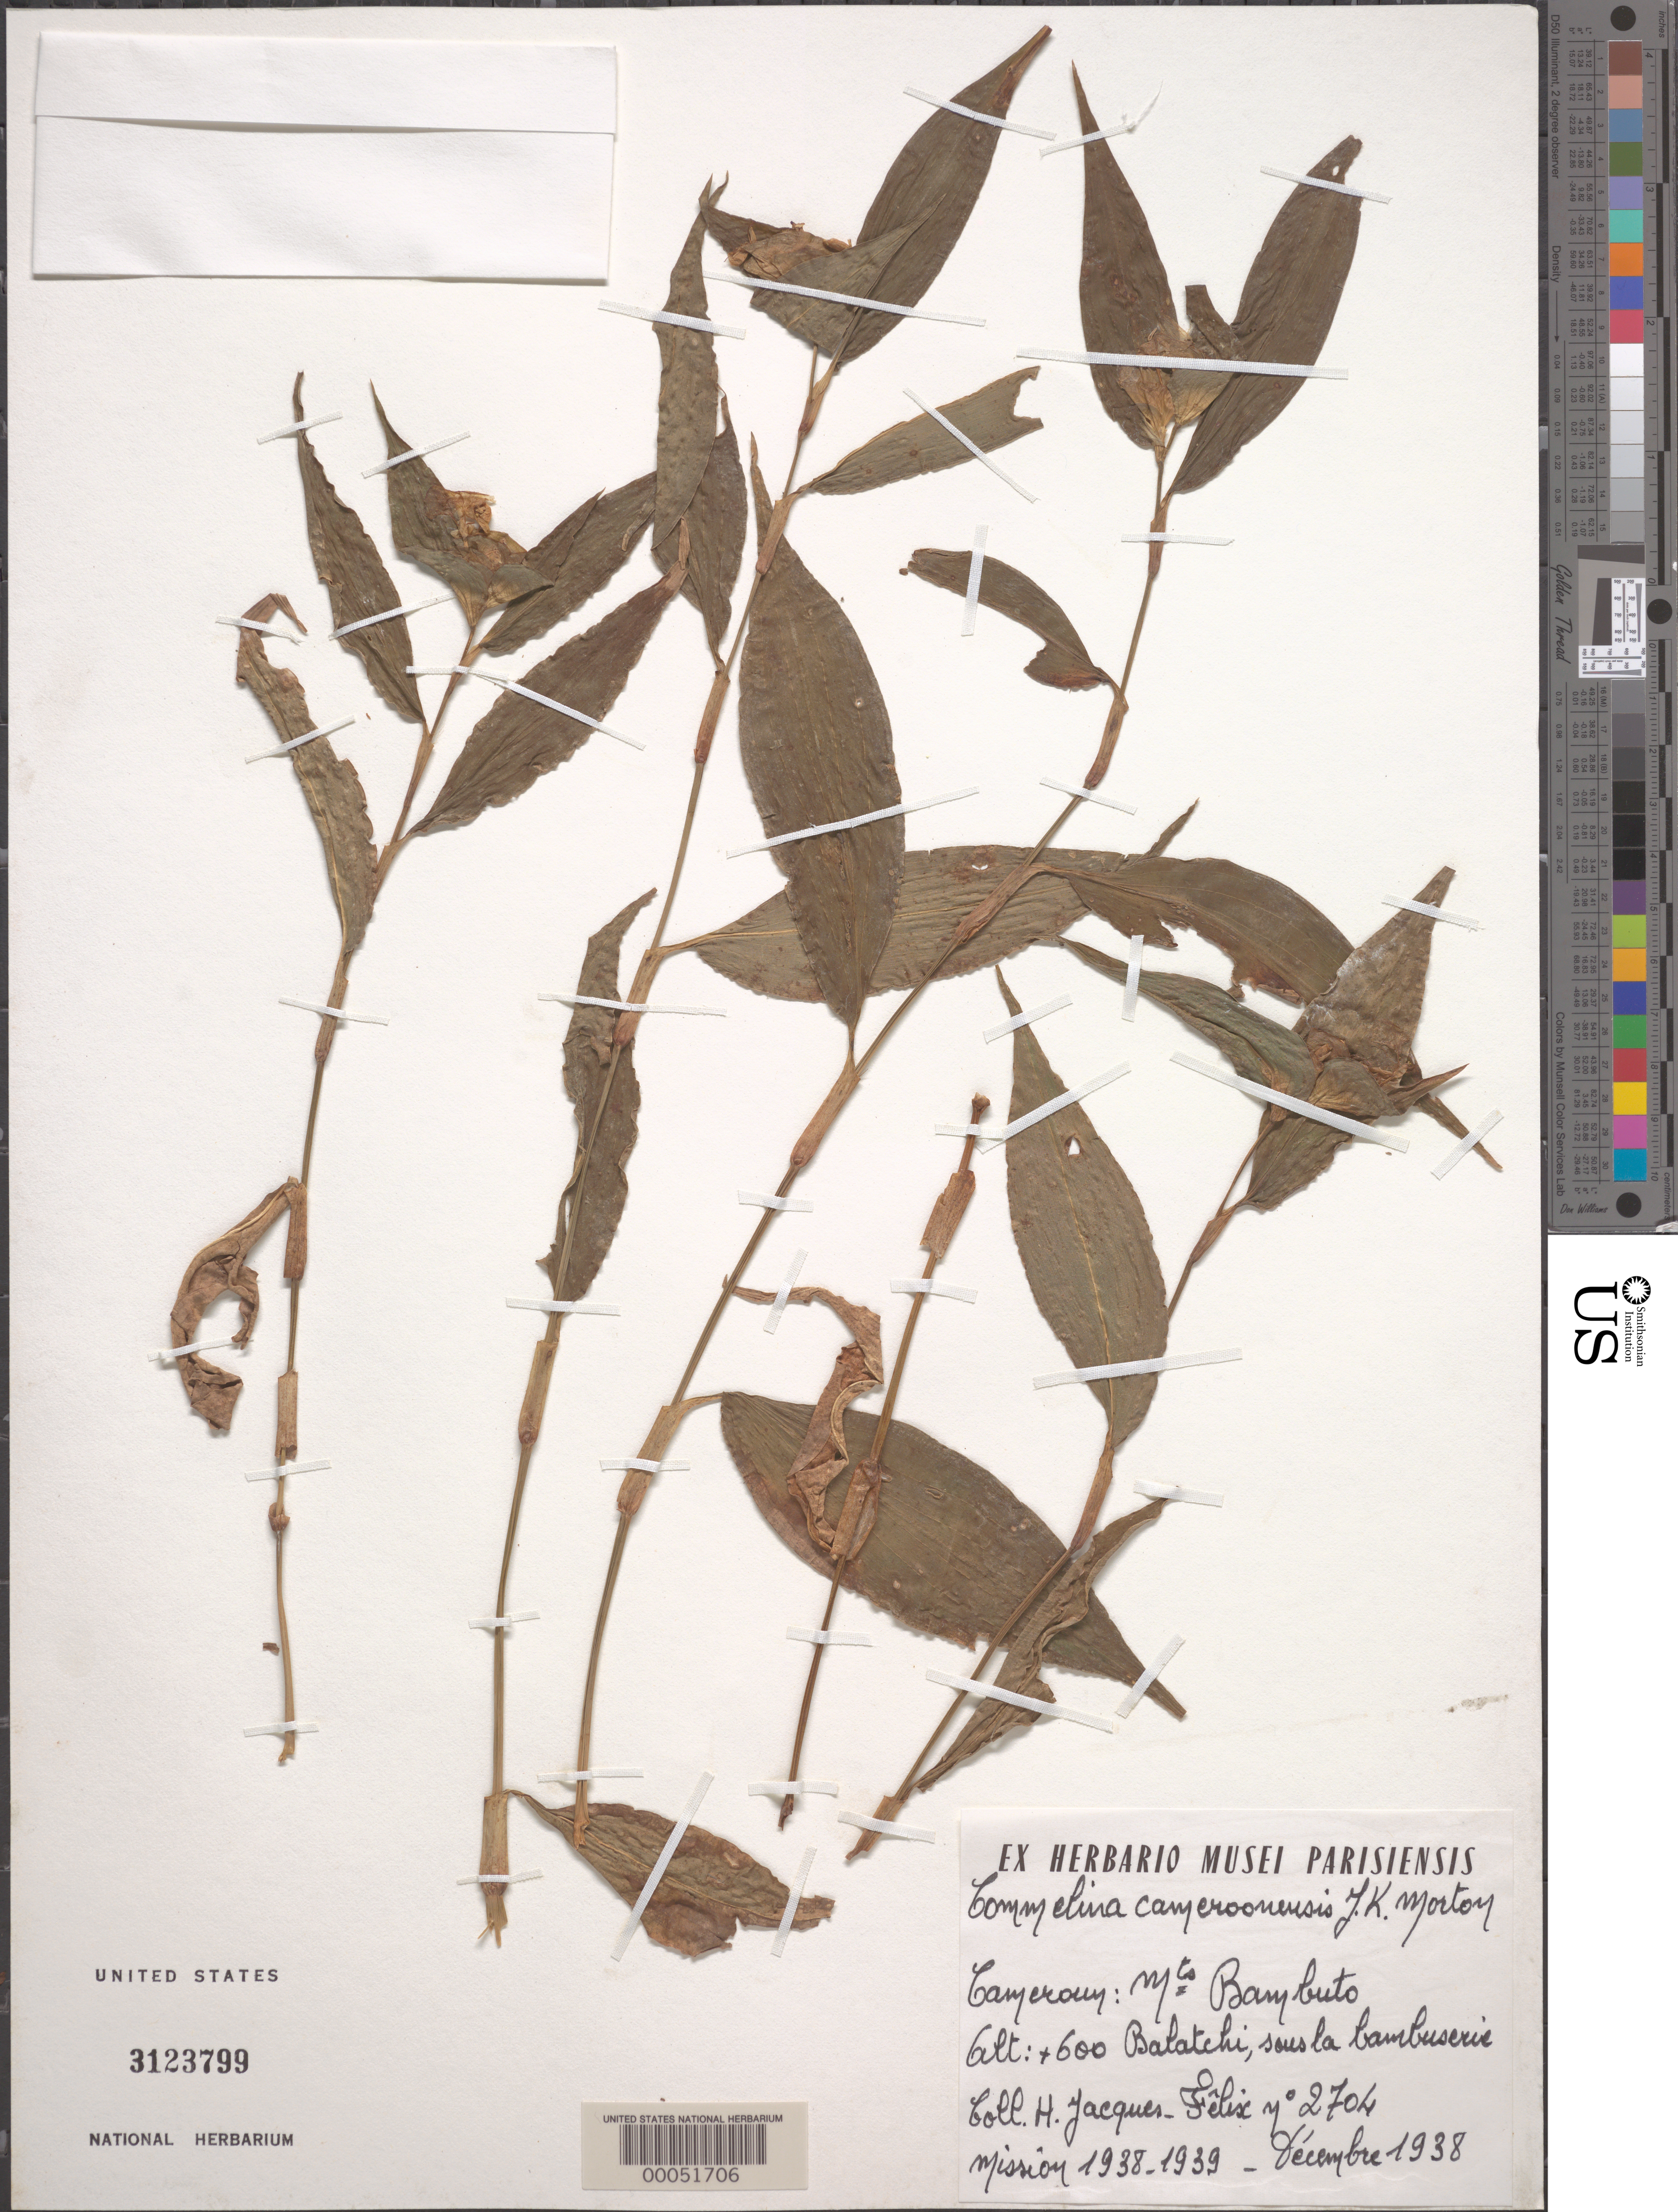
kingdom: Plantae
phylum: Tracheophyta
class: Liliopsida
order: Commelinales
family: Commelinaceae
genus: Commelina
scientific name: Commelina cameroonensis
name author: J.K. Morton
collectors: H. Felix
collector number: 2704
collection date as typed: Dec 1938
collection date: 1938-12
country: Cameroon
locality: Bambuto mts., balatchi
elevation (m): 600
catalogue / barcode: US 3123799